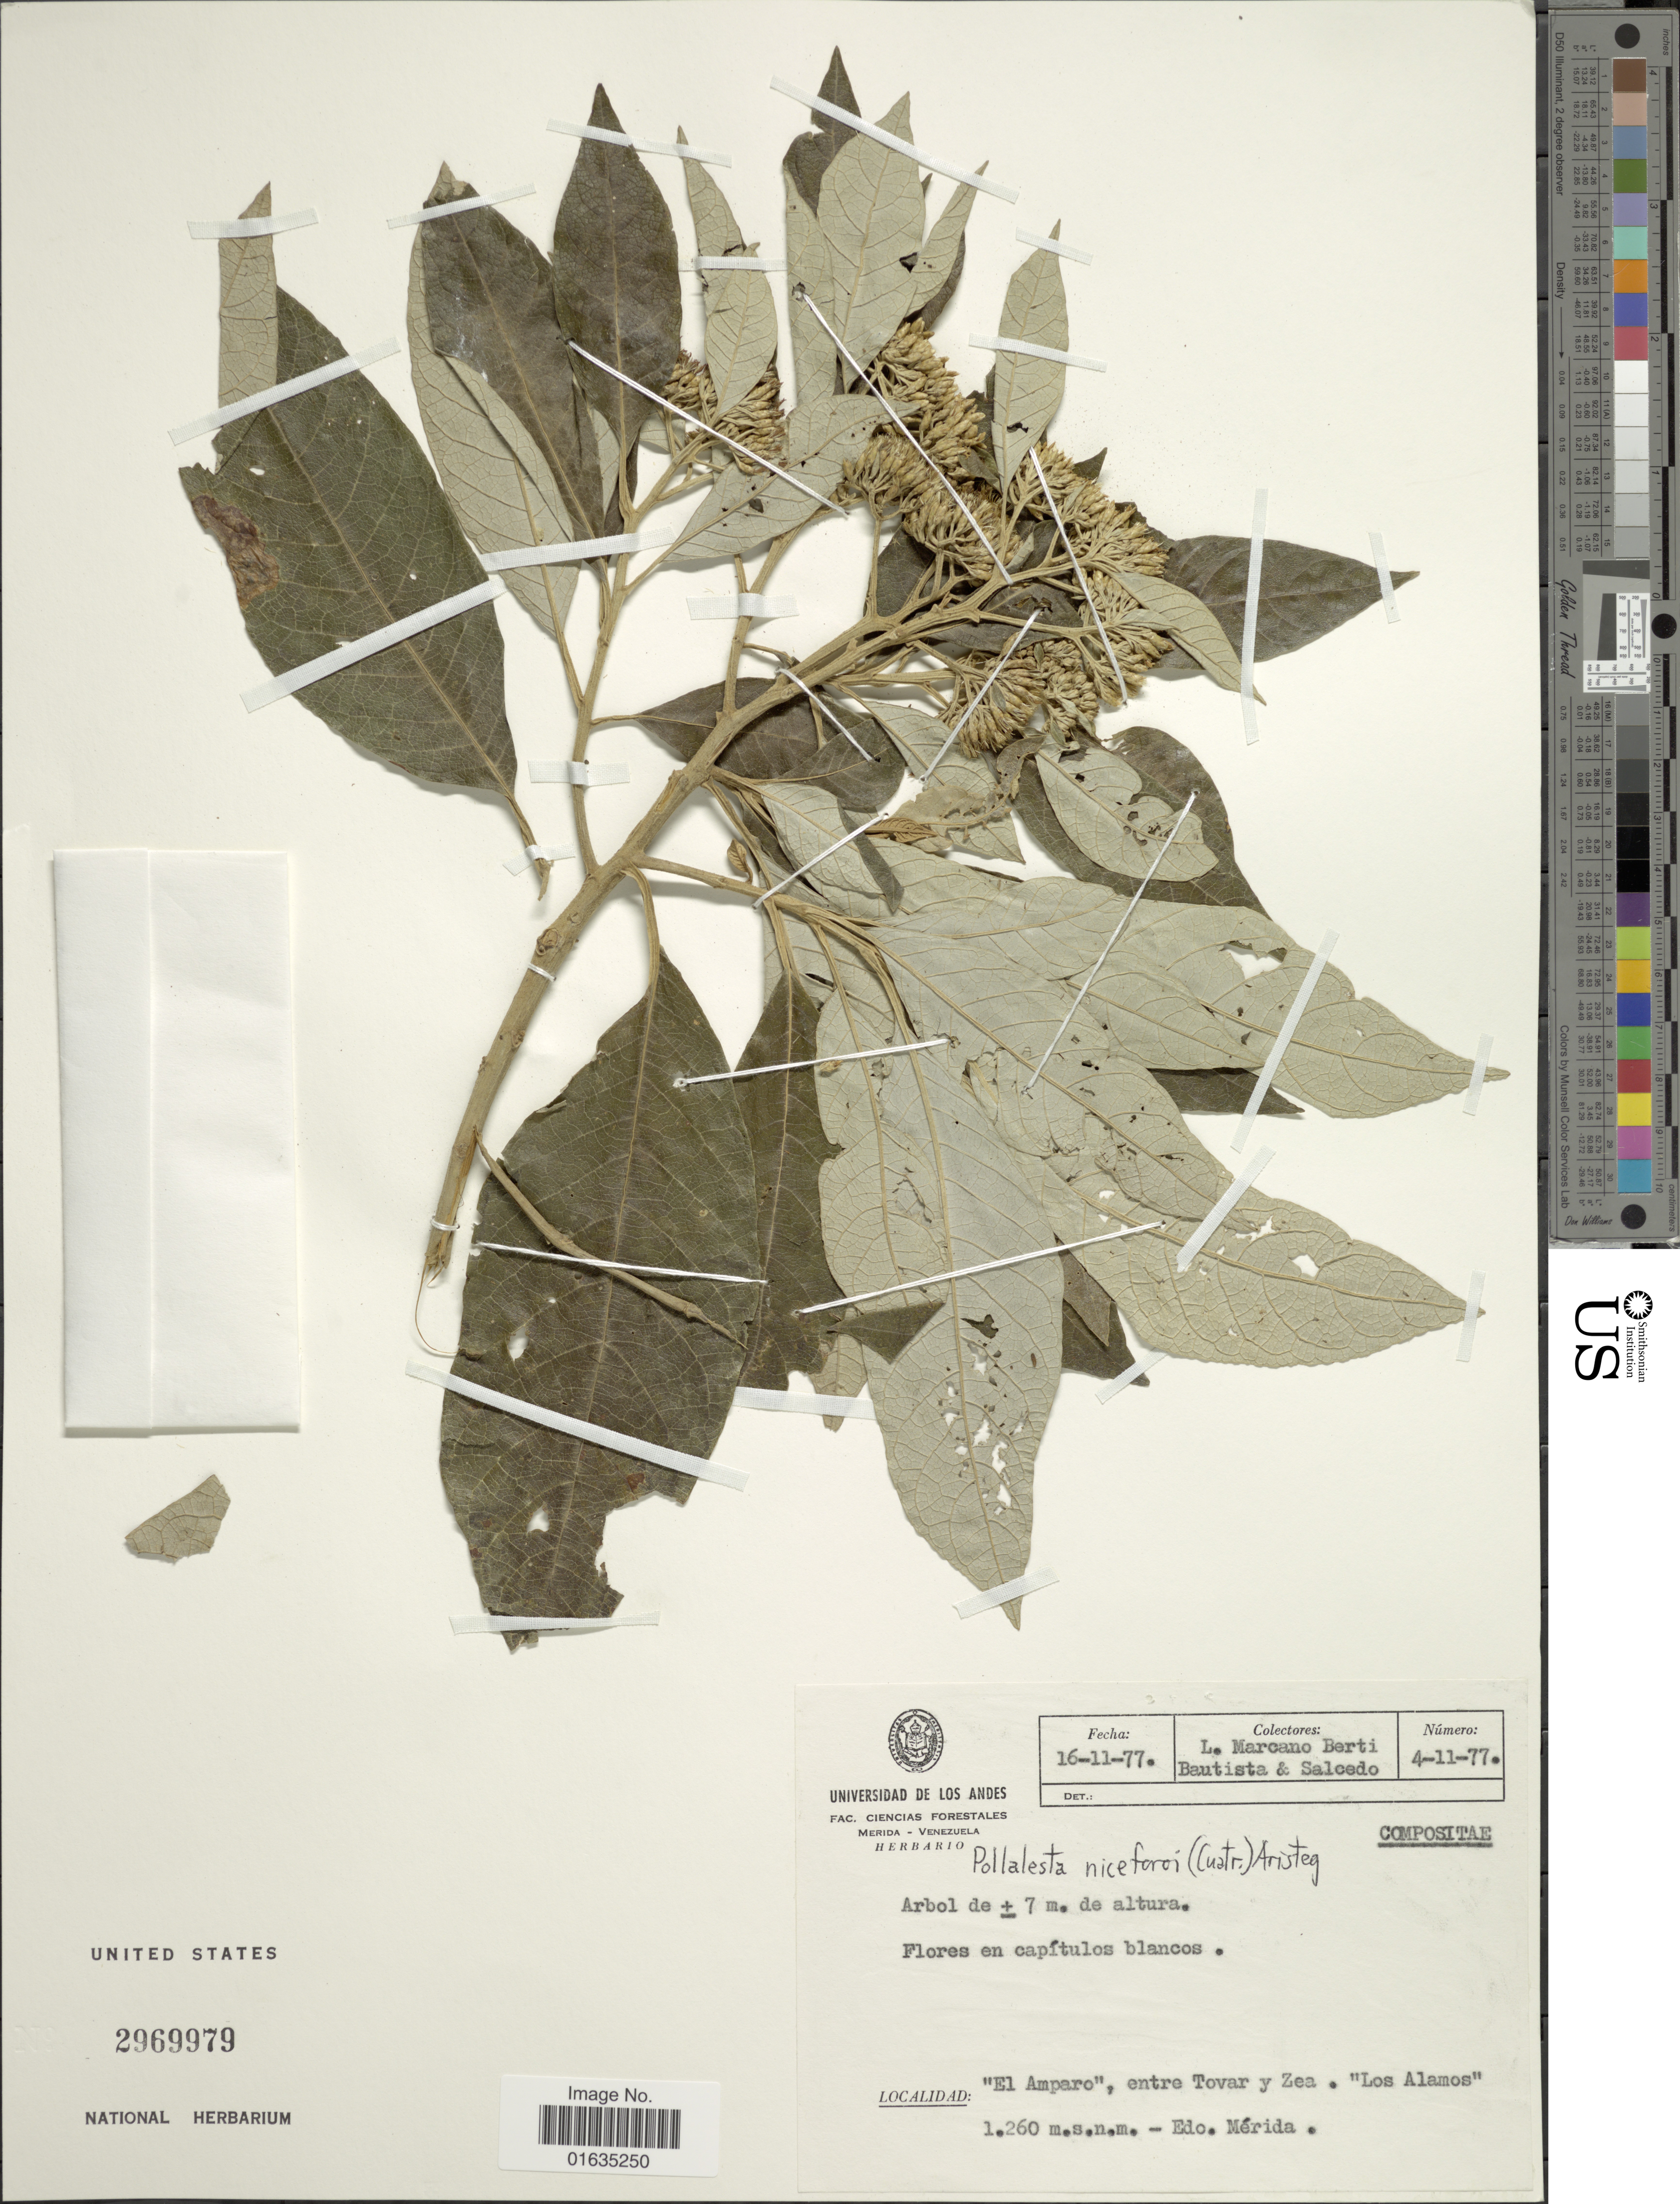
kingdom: Plantae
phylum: Tracheophyta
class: Magnoliopsida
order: Asterales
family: Asteraceae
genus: Piptocoma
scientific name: Piptocoma niceforoi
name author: (Cuatrec.) H. Rob.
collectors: L. Marcano-Berti, -. Bautista & Salcedo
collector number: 4-11-77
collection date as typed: Transcribed d/m/y: 16/11/77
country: Venezuela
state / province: Mérida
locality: El Amparo, entre Tovar y Zea, Los Alamos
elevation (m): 1260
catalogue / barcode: US 2969979